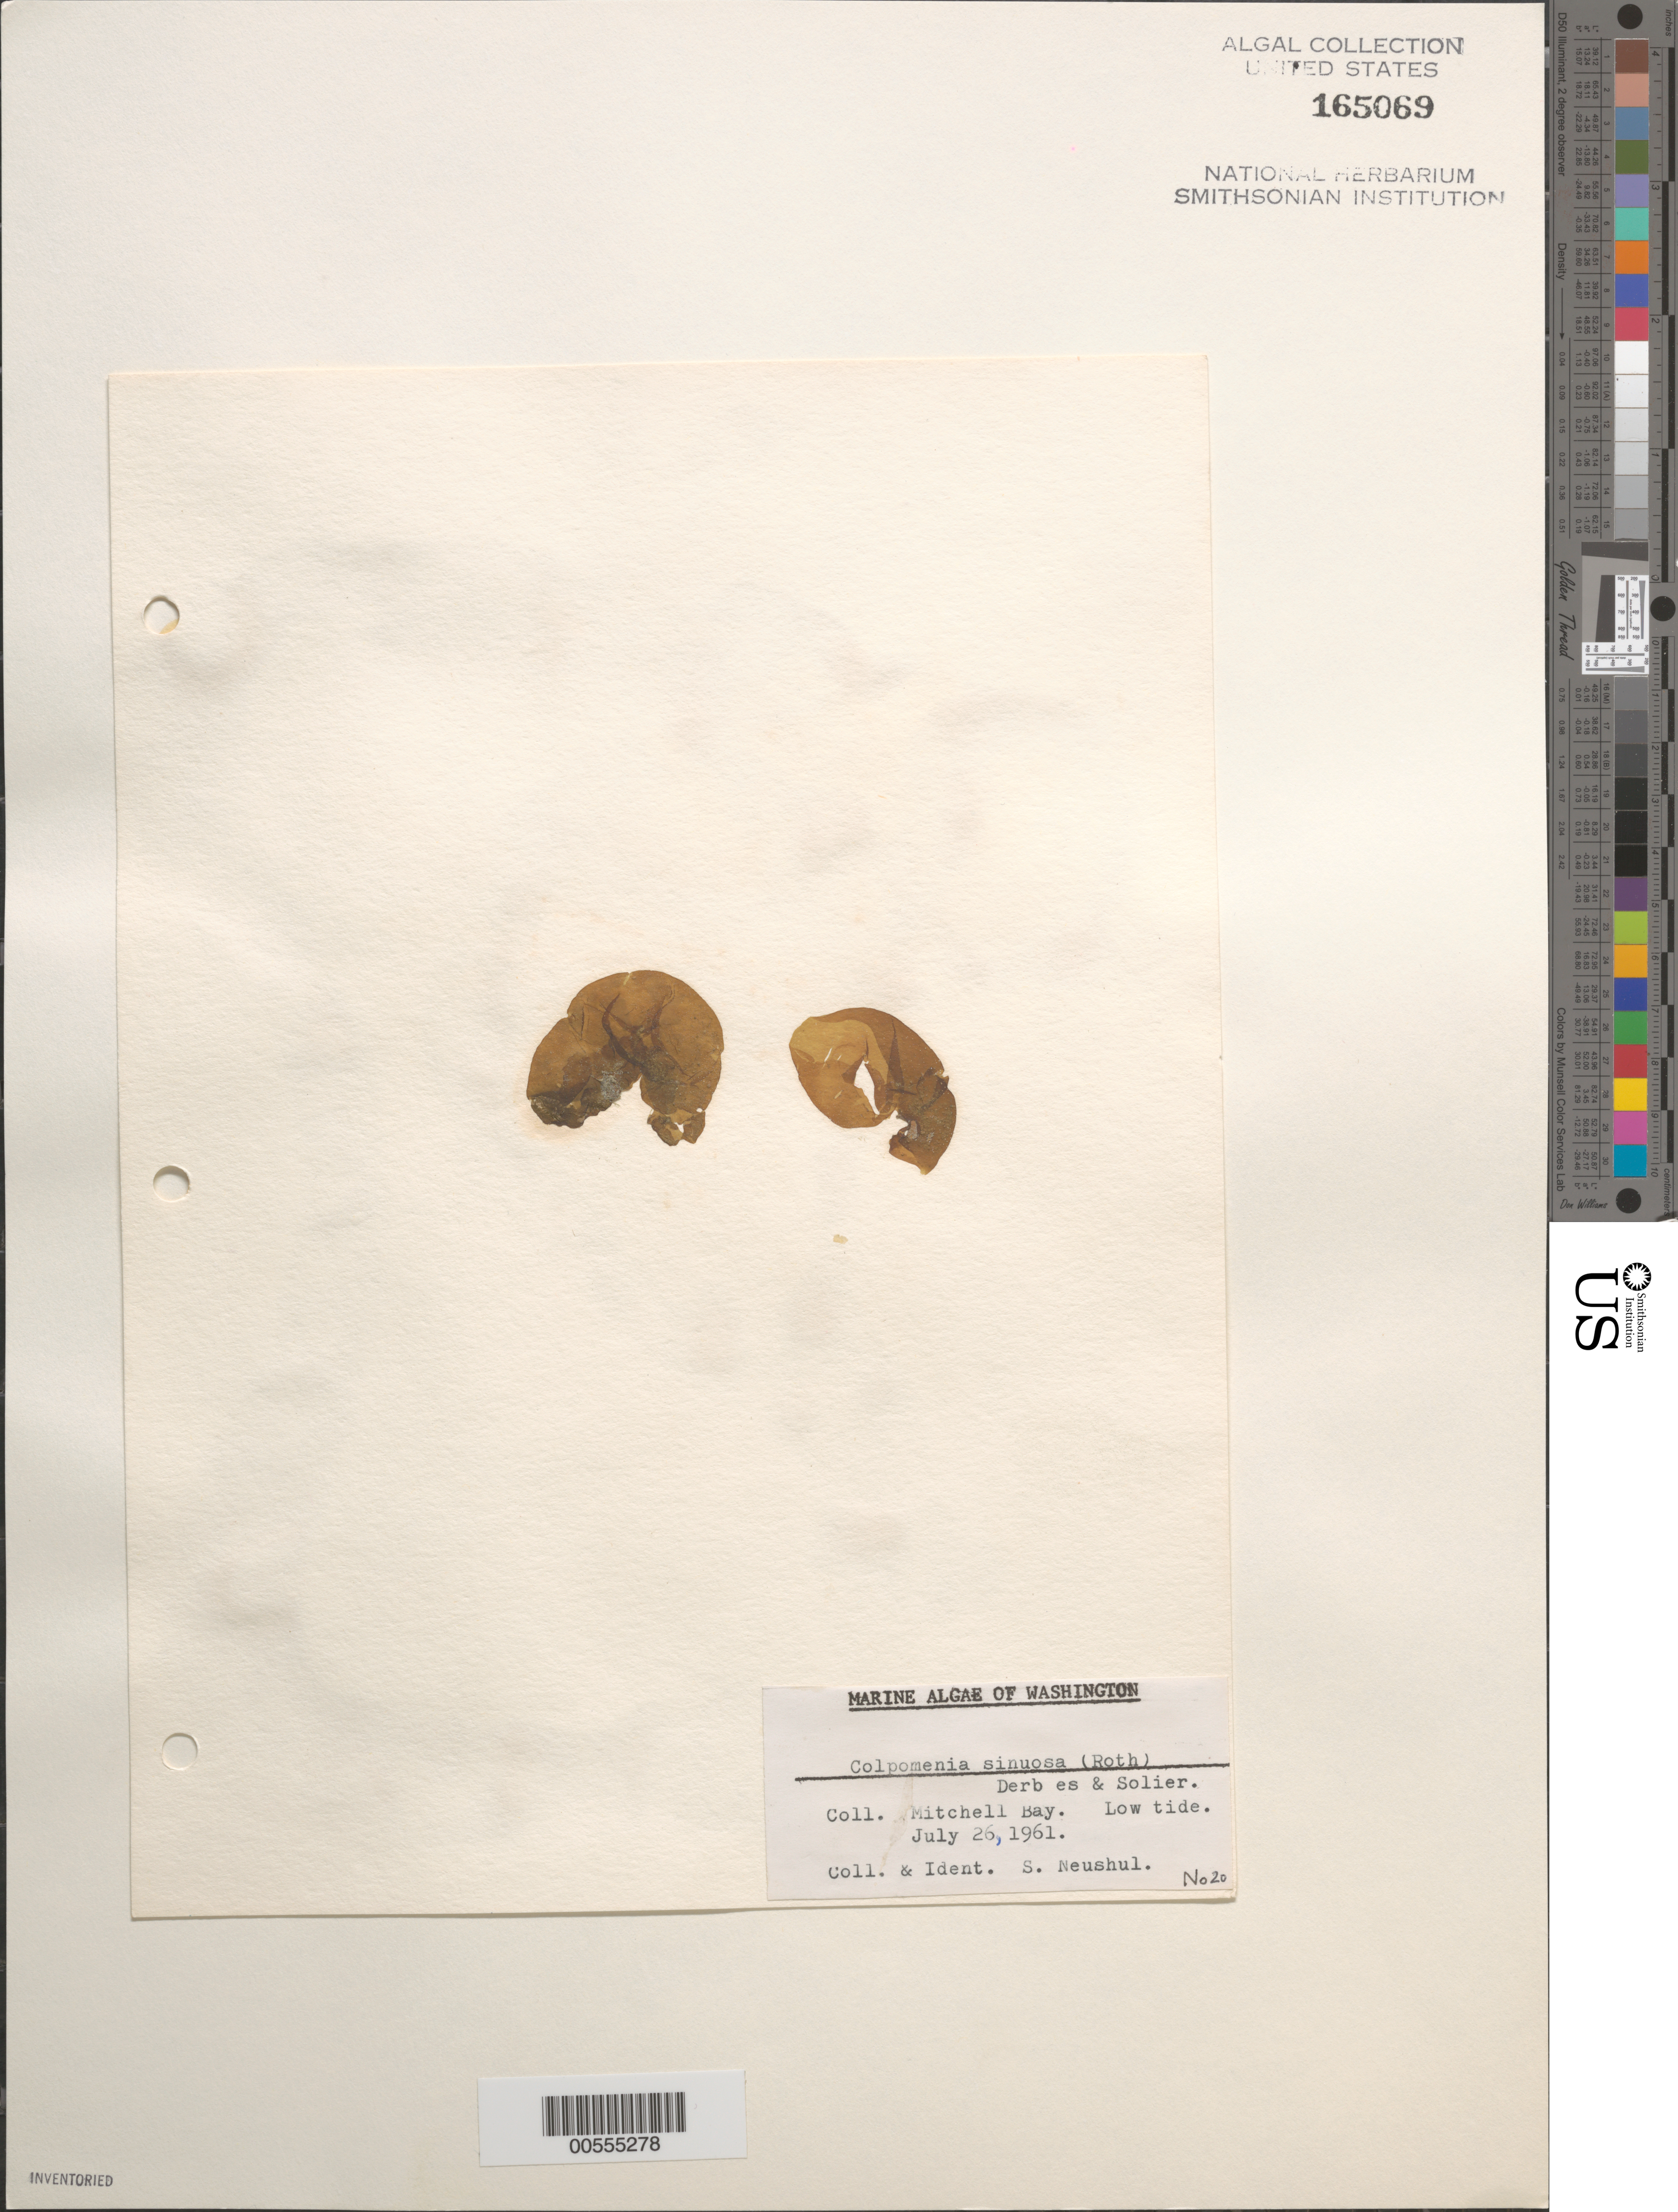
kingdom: Chromista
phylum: Ochrophyta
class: Phaeophyceae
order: Scytosiphonales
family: Scytosiphonaceae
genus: Colpomenia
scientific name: Colpomenia sinuosa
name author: (K. Mert. ex Roth) Derbes & Solier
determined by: Neushul, S.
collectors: S. Neushul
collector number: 20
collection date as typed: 26 Jul 1961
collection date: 1961-07-26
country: United States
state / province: Washington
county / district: San Juan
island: San Juan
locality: Mitchell Bay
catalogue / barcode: US 165069